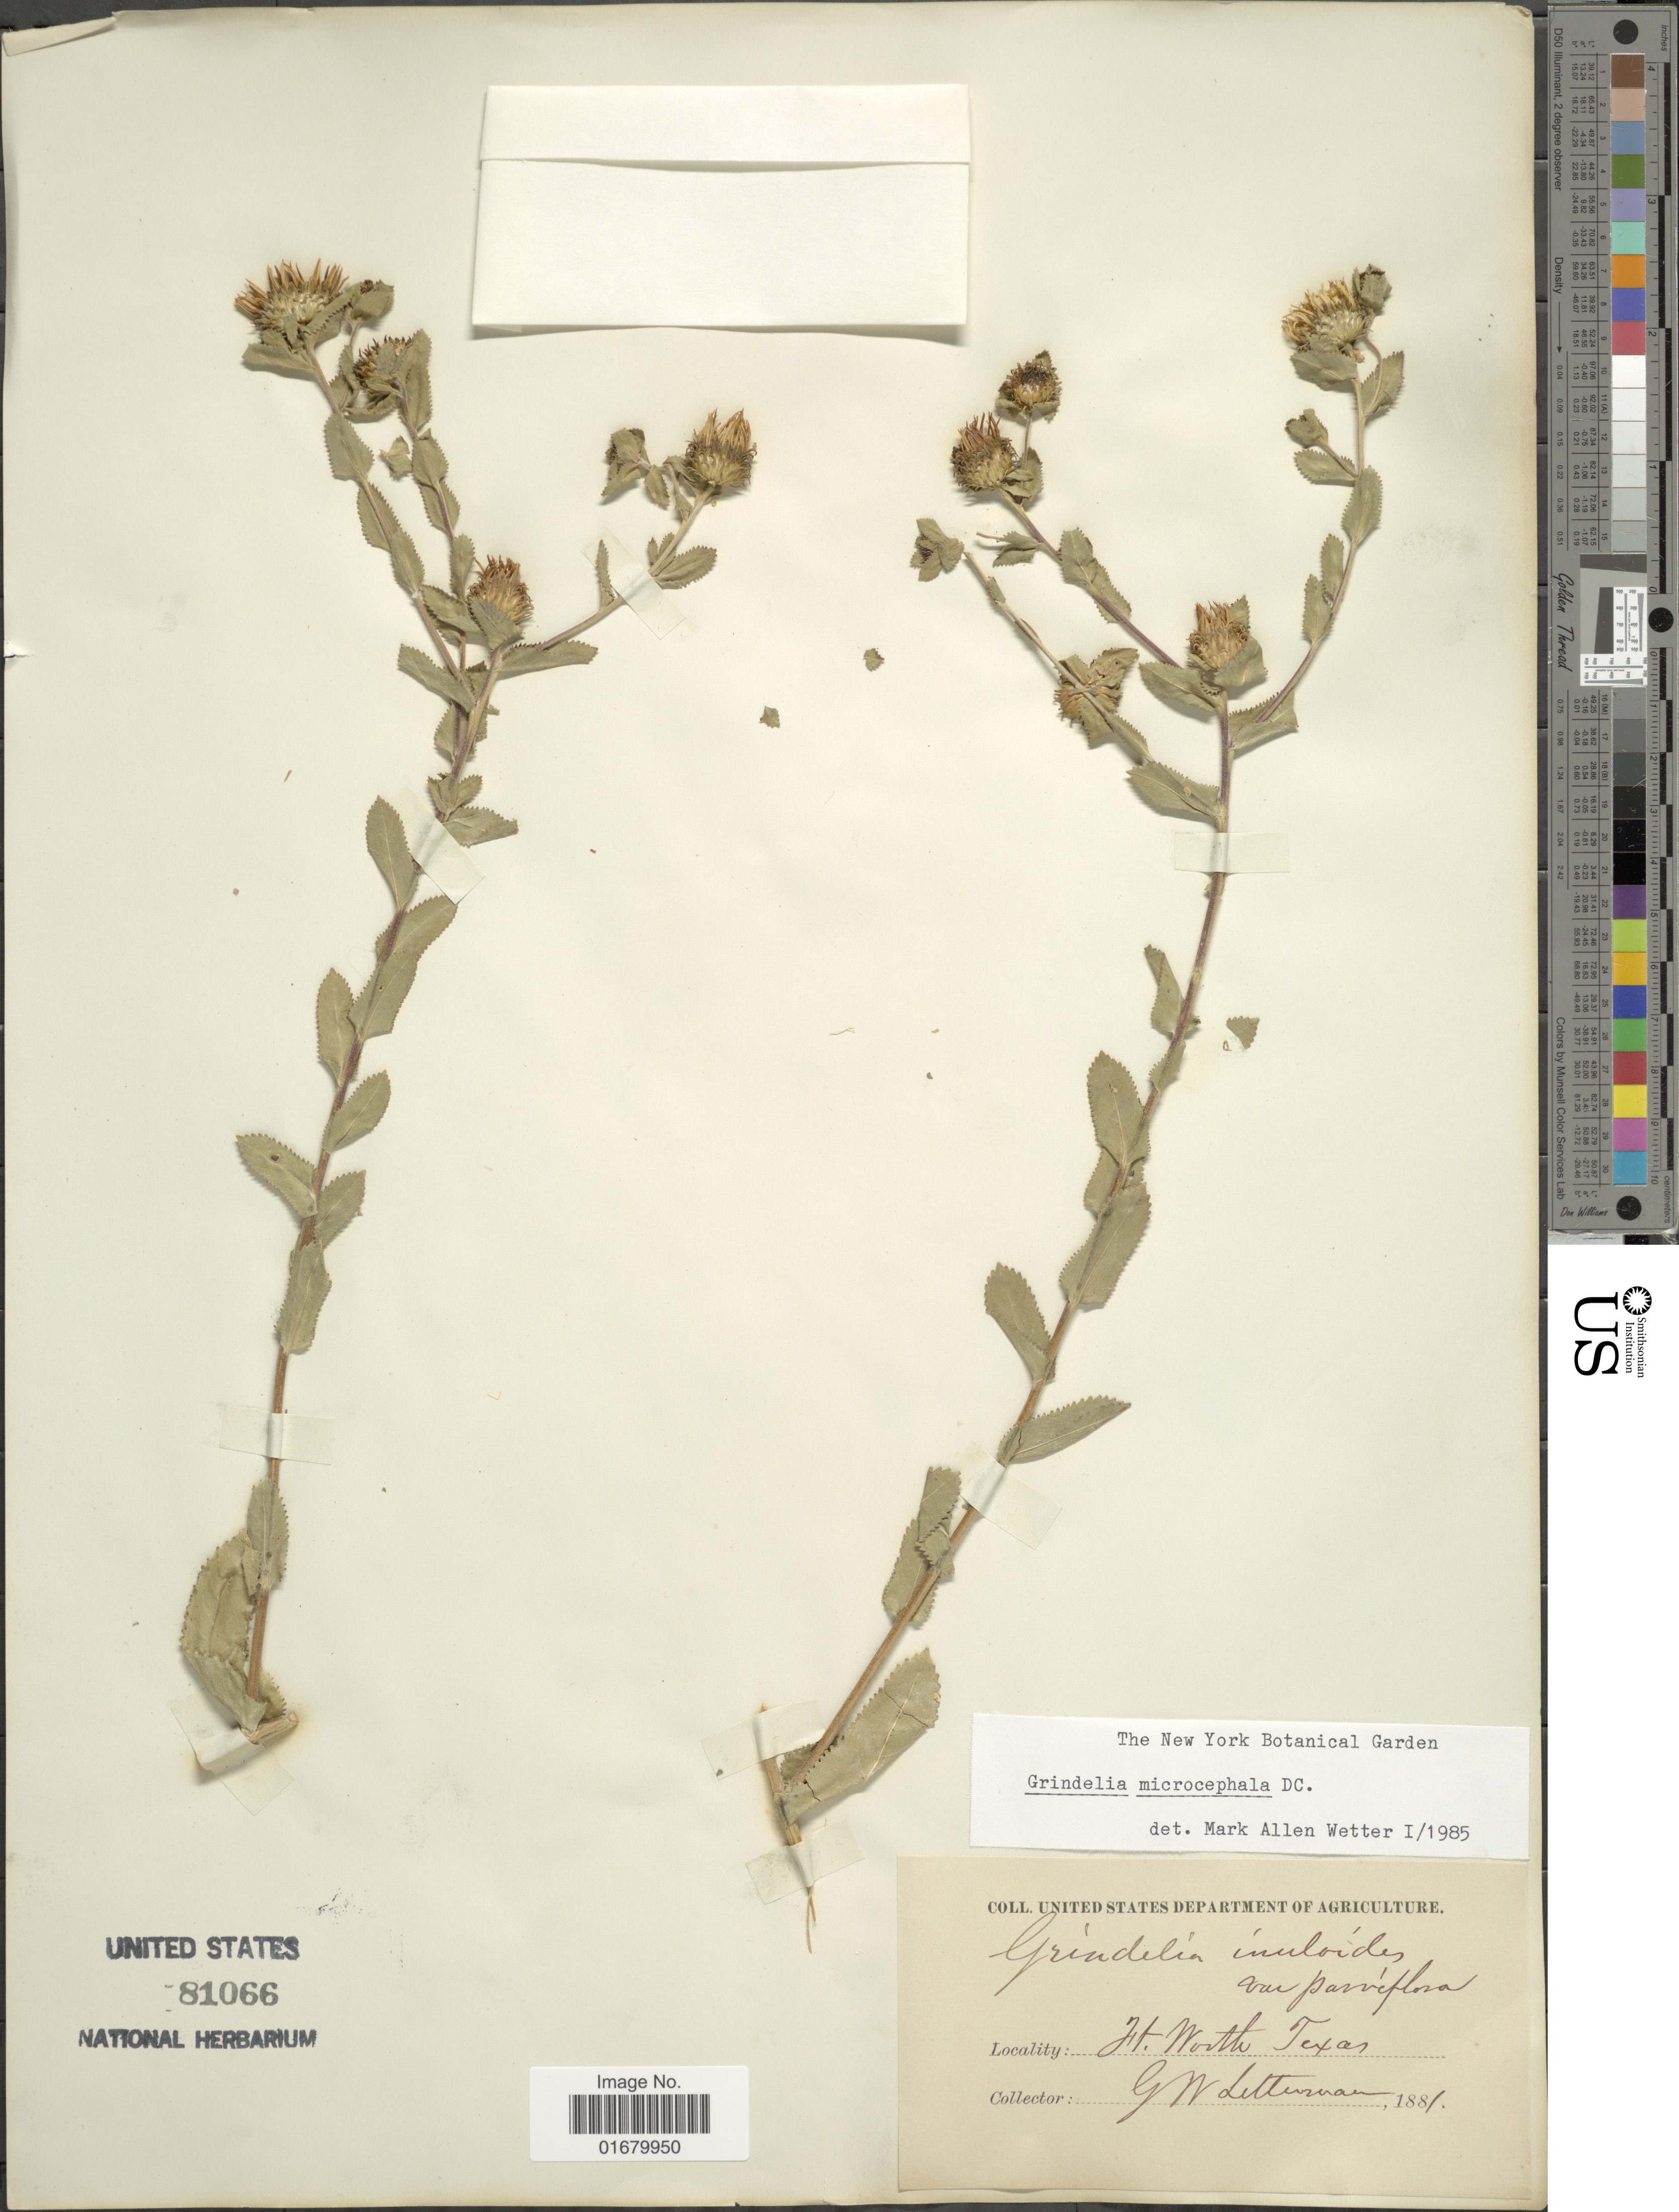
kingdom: Plantae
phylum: Tracheophyta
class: Magnoliopsida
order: Asterales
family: Asteraceae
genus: Grindelia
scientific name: Grindelia microcephala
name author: DC.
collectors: G. W. Letterman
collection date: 1881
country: United States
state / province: Texas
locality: Ft. Worth.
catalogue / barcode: US 81066